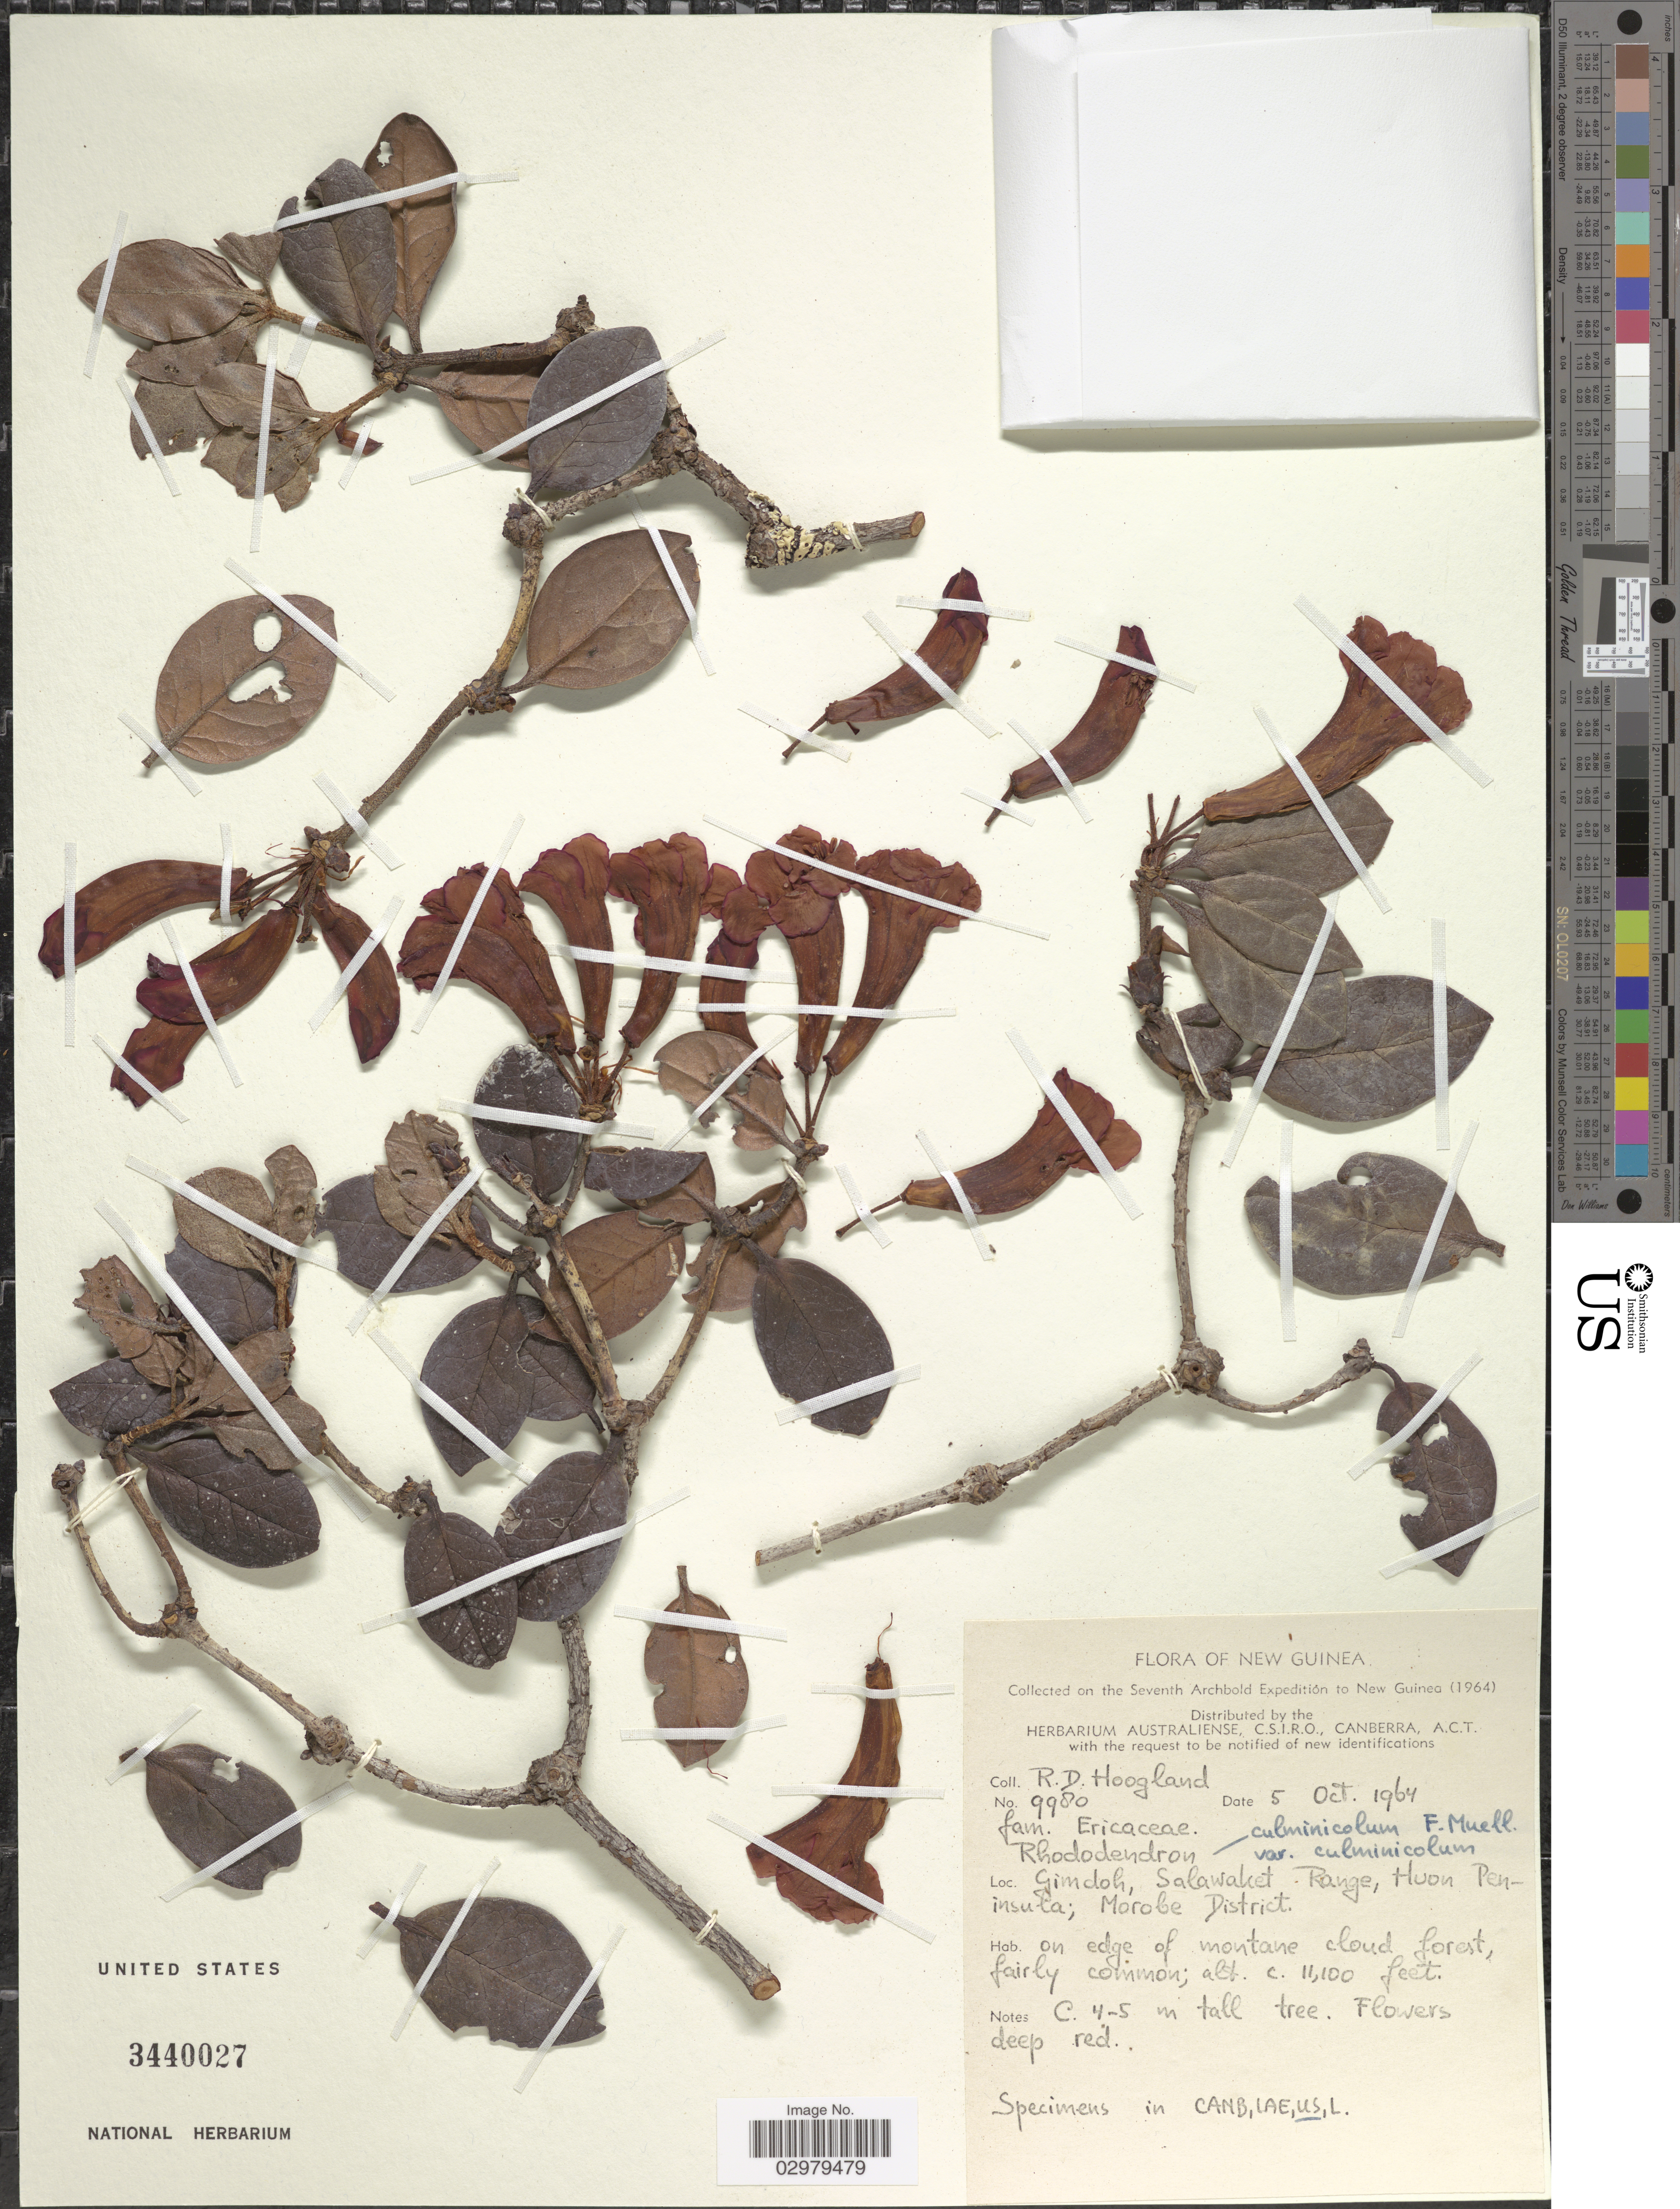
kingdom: Plantae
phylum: Tracheophyta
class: Magnoliopsida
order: Ericales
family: Ericaceae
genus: Rhododendron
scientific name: Rhododendron culminicolum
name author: F. Muell.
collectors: R. D. Hoogland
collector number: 9980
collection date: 1964-10-05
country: Papua New Guinea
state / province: Morobe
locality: New Guinea. Gimdoh, Salawaket. Range, Huon Peninsula; Morobe District.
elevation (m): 3383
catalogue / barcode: US 3440027